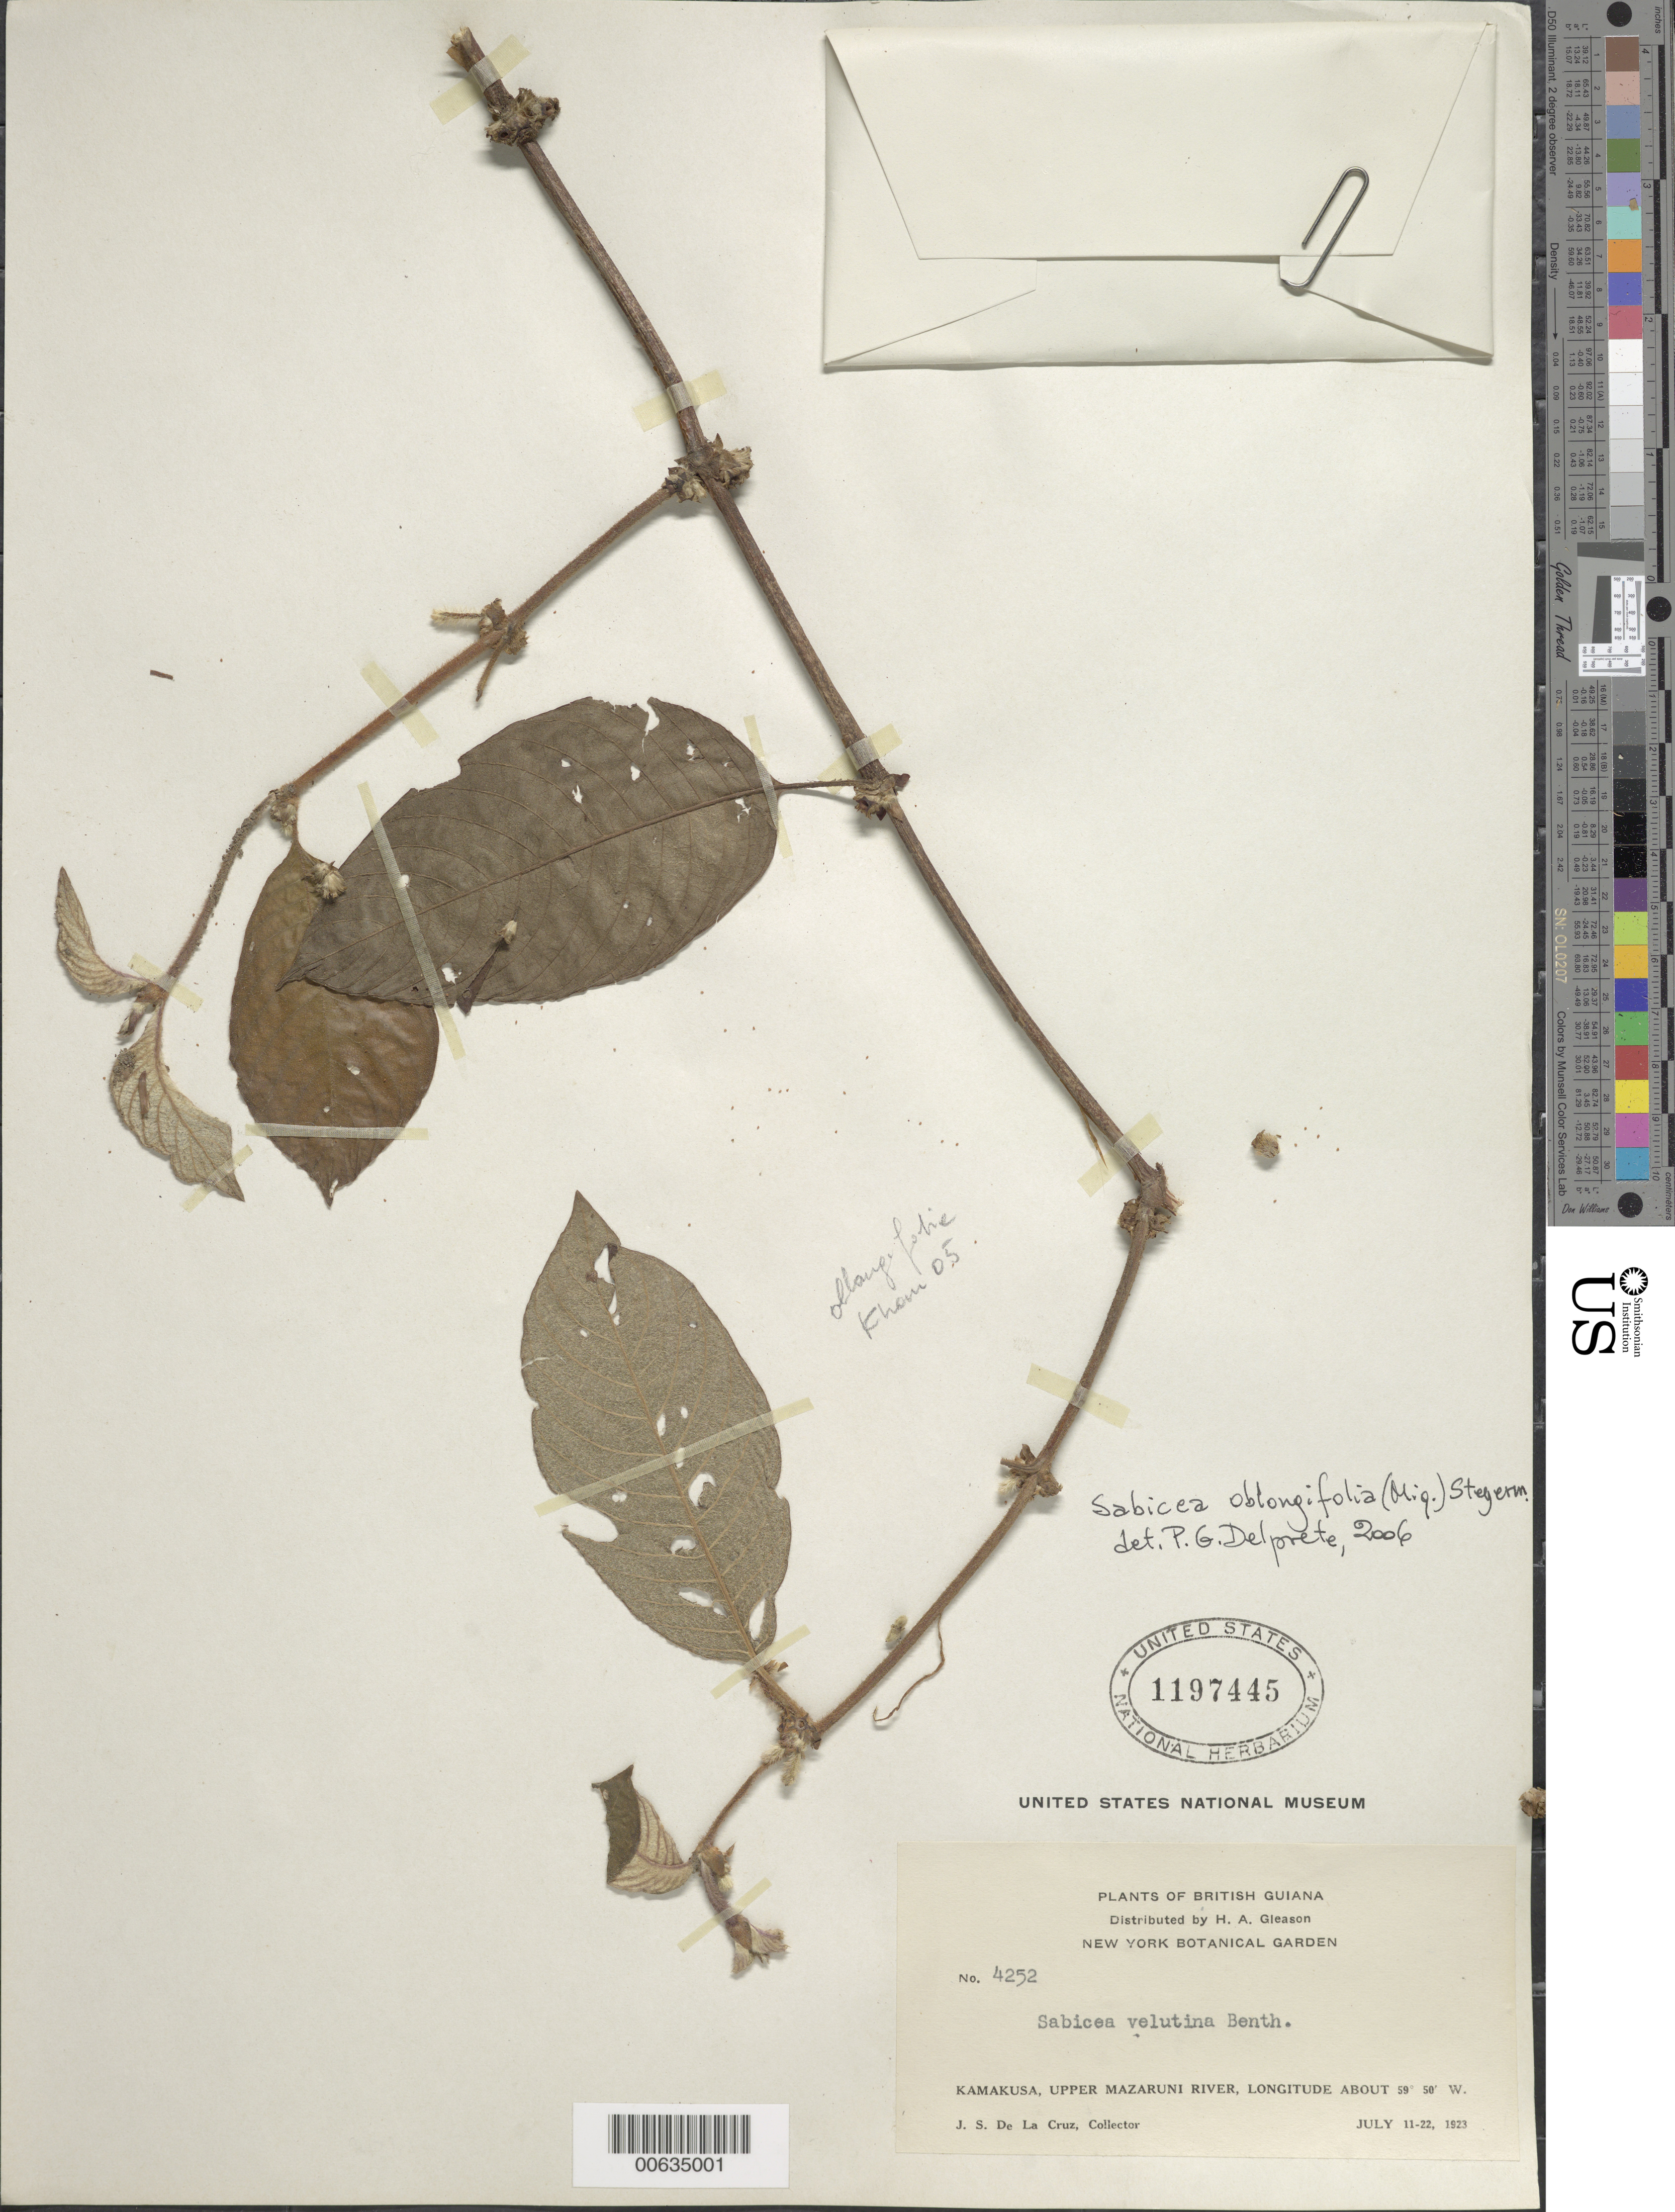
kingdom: Plantae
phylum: Tracheophyta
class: Magnoliopsida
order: Gentianales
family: Rubiaceae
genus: Sabicea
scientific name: Sabicea oblongifolia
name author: (Miq.) Steyerm.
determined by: Delprete, P. G., Herb. de Guyane Cay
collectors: J. S. de la Cruz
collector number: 4252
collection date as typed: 11-Jul-23 to 22-Jul-23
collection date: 1923-07-11/1923-07-22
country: Guyana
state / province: Cuyuni-Mazaruni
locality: Kamakusa, Upper Mazaruni R.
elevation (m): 100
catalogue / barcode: US 1197445